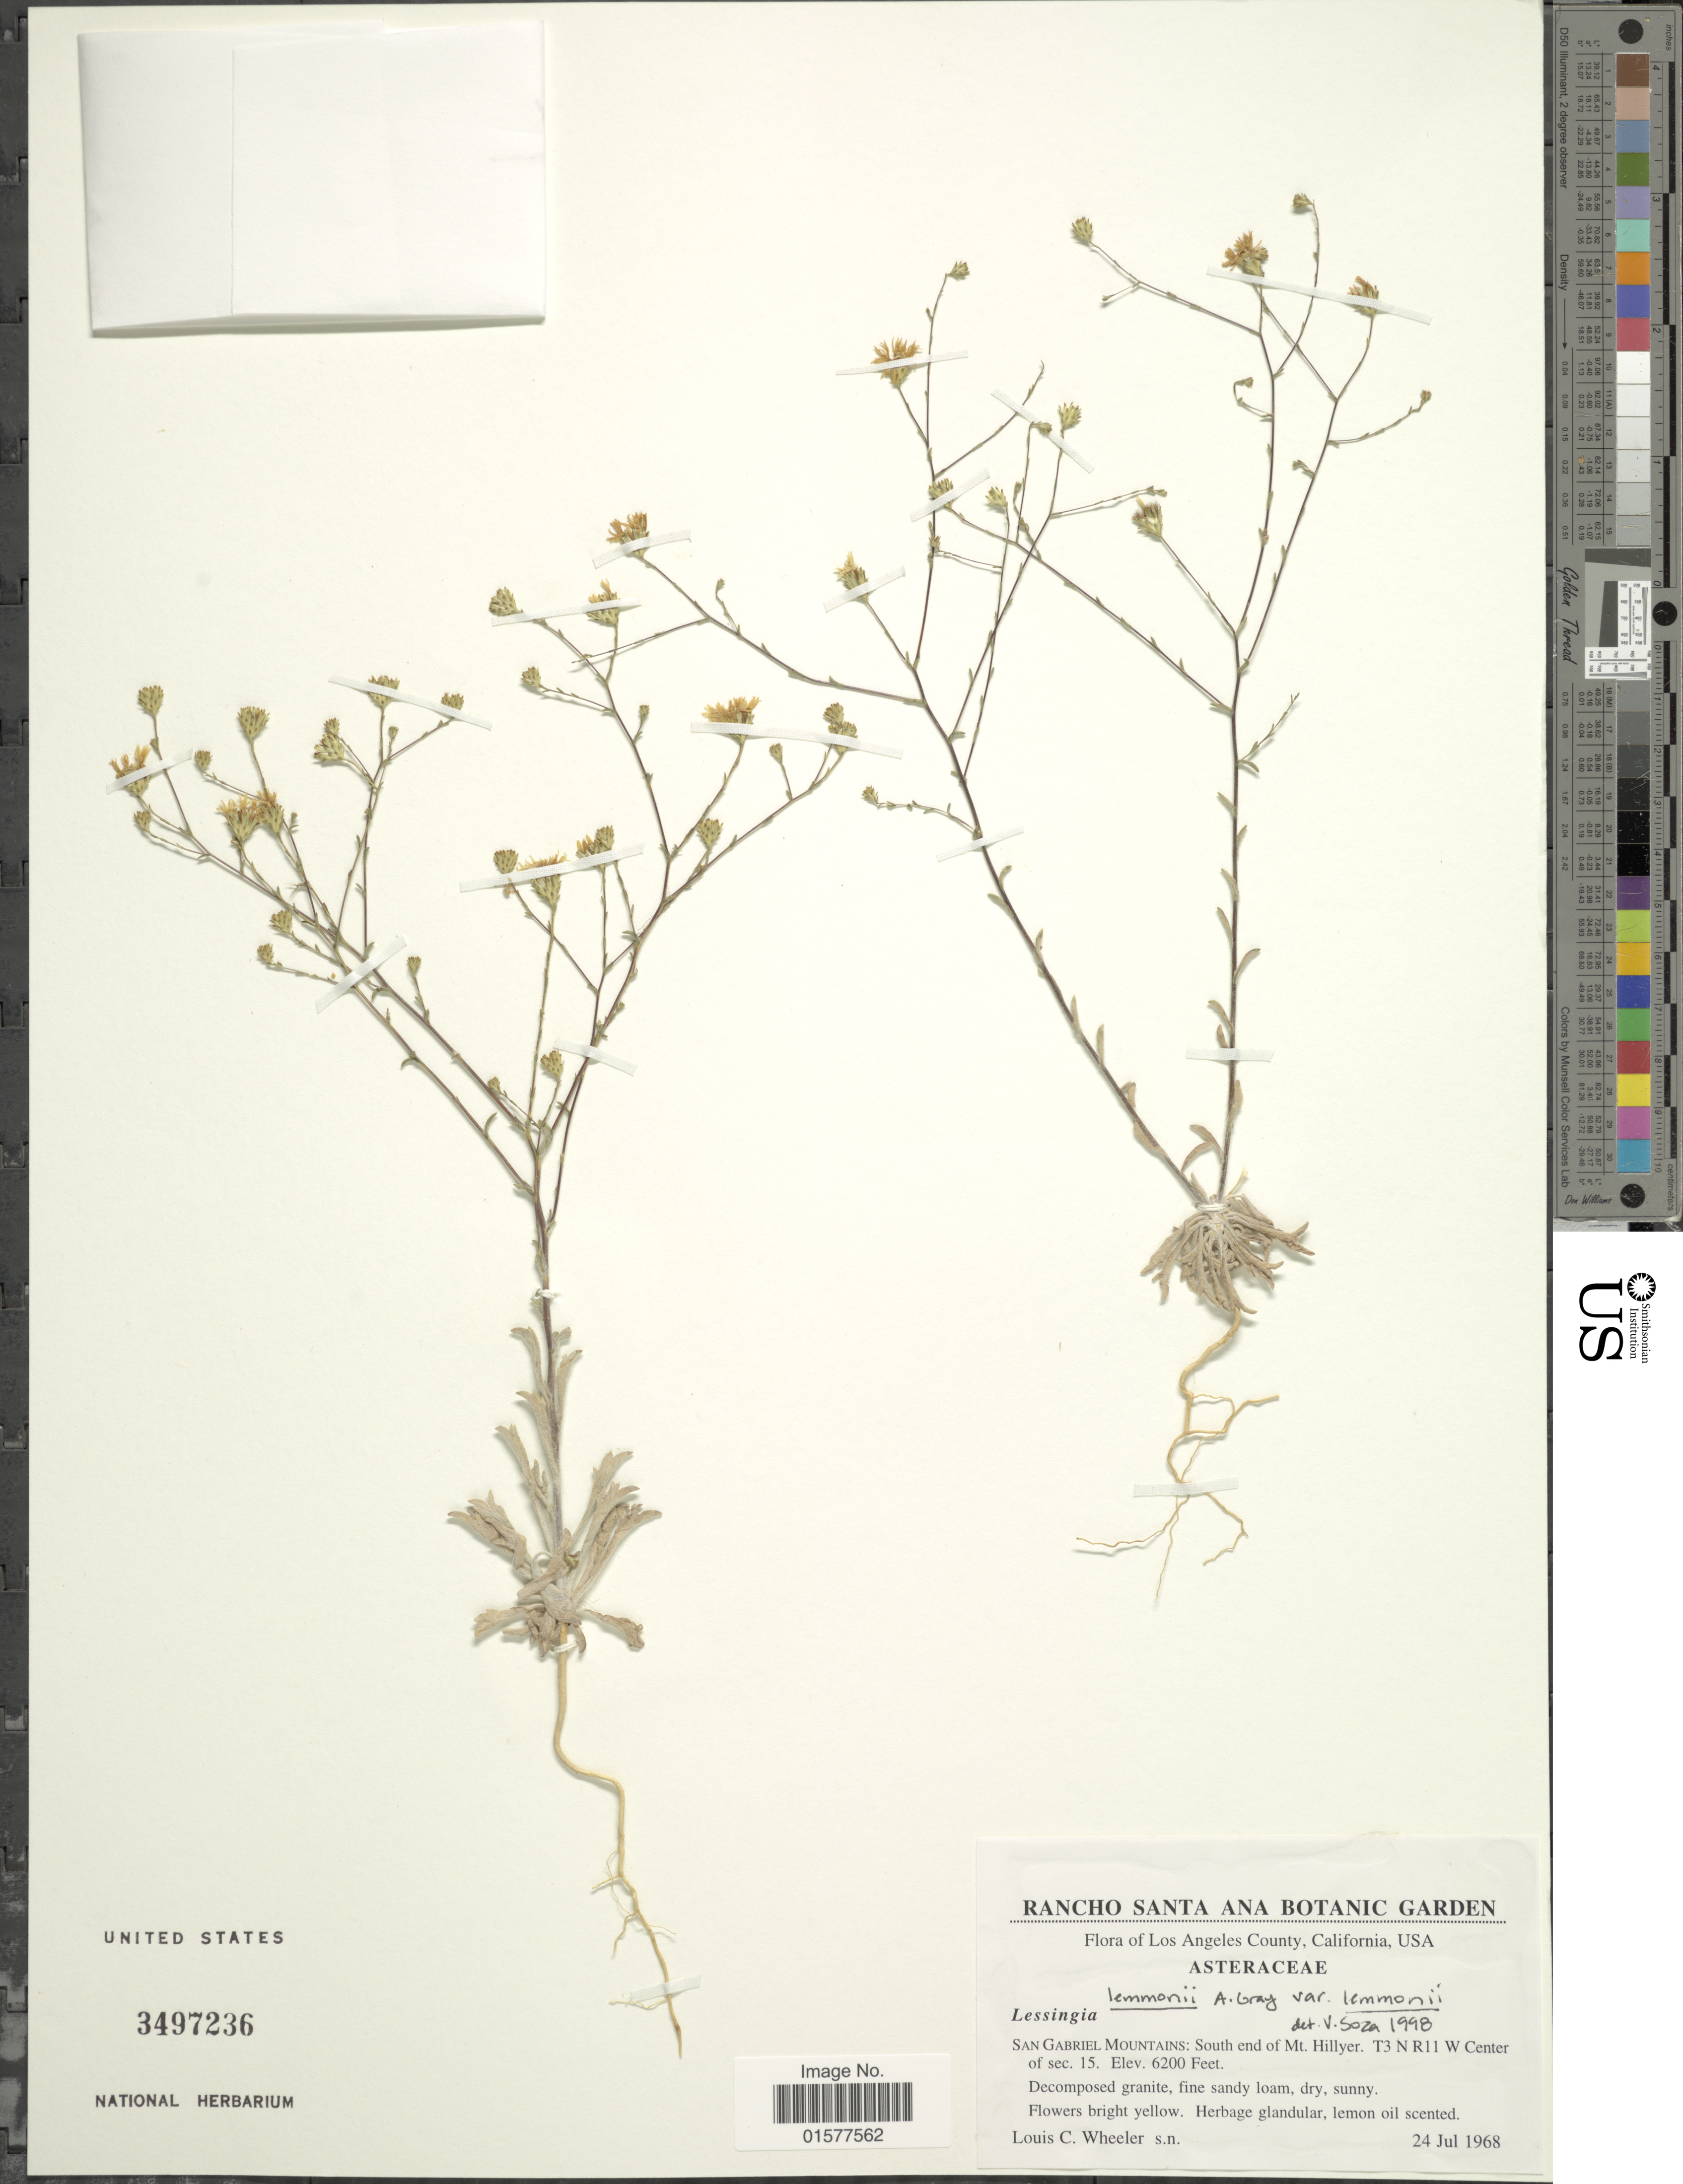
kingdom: Plantae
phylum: Tracheophyta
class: Magnoliopsida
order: Asterales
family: Asteraceae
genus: Lessingia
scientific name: Lessingia lemmonii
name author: A. Gray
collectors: L. C. Wheeler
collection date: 1968-07-24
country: United States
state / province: California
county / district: Los Angeles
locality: Los Angeles County, California, San Gabriel Mountains: South end of Mt. Hillyer, T3 N R11 W Center Of Sec. 15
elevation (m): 1890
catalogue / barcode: US 3497236